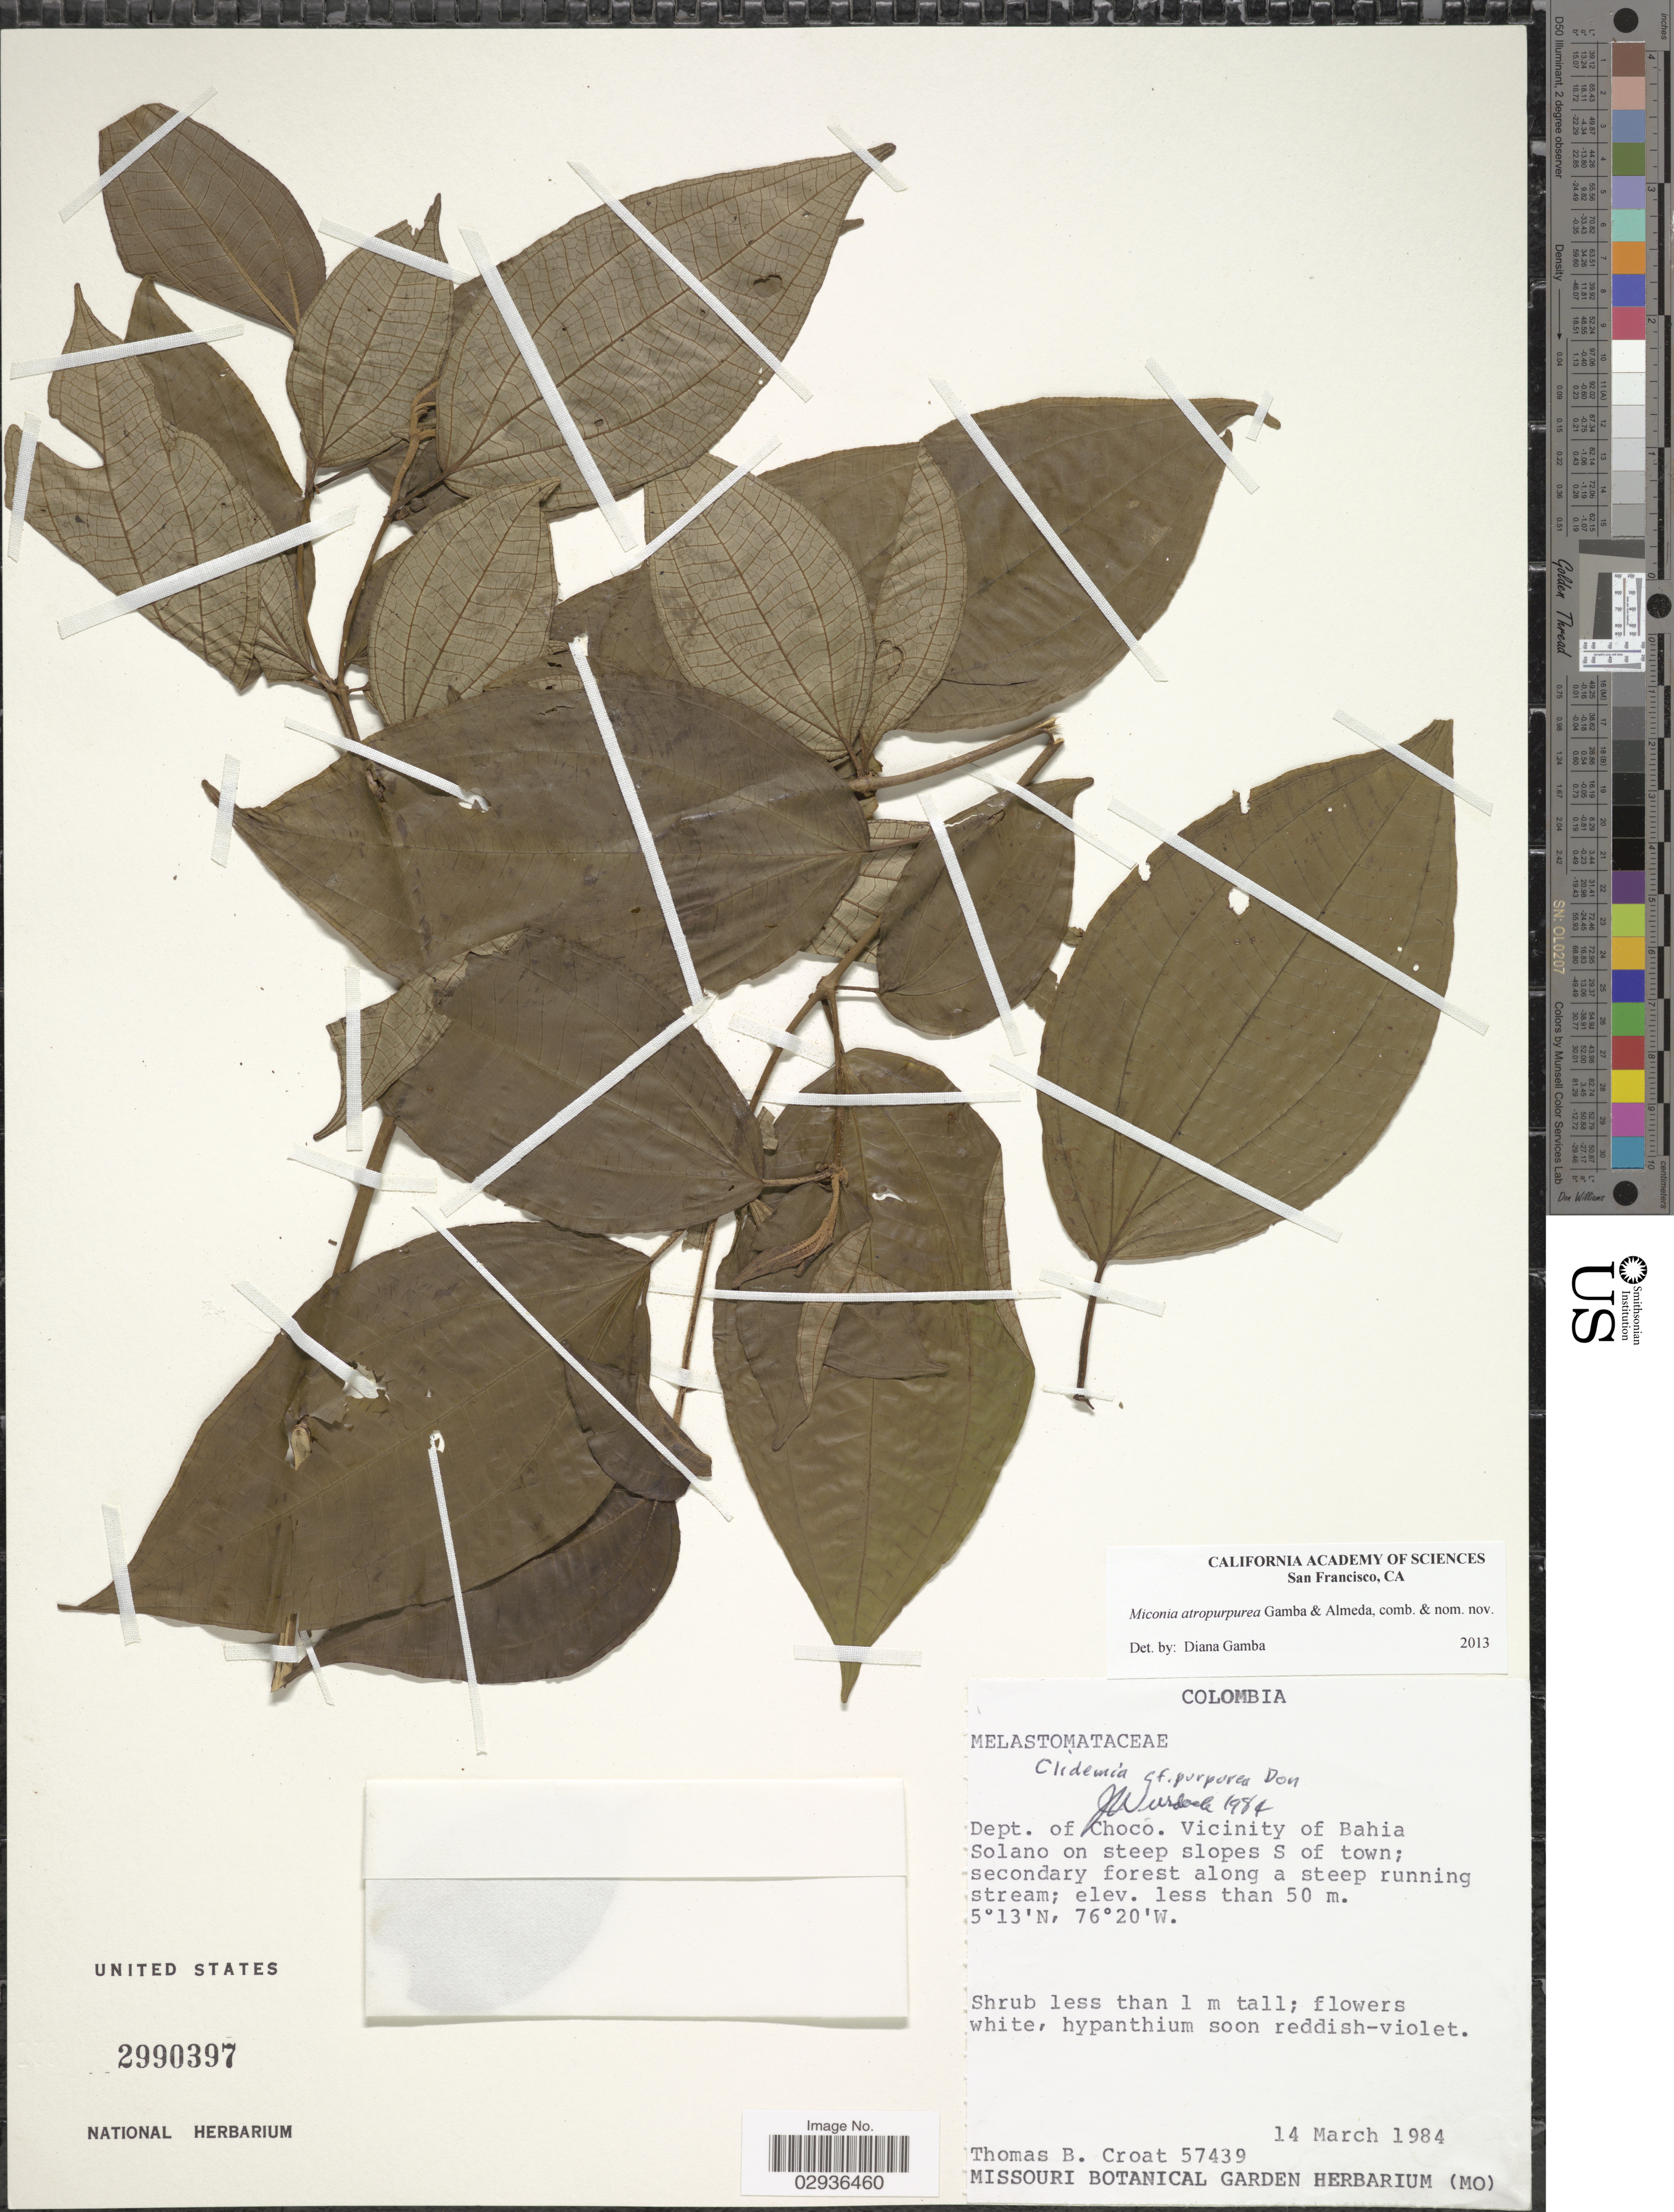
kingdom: Plantae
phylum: Tracheophyta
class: Magnoliopsida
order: Myrtales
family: Melastomataceae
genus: Miconia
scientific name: Miconia atropurpurea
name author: Gamba & Almeda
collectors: T. B. Croat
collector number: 57439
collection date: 1984-03-14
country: Colombia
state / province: Chocó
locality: Dept. of Choco. Vicinity of Bahia, Solano on steep slopes S of town.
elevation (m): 50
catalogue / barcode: US 2990397